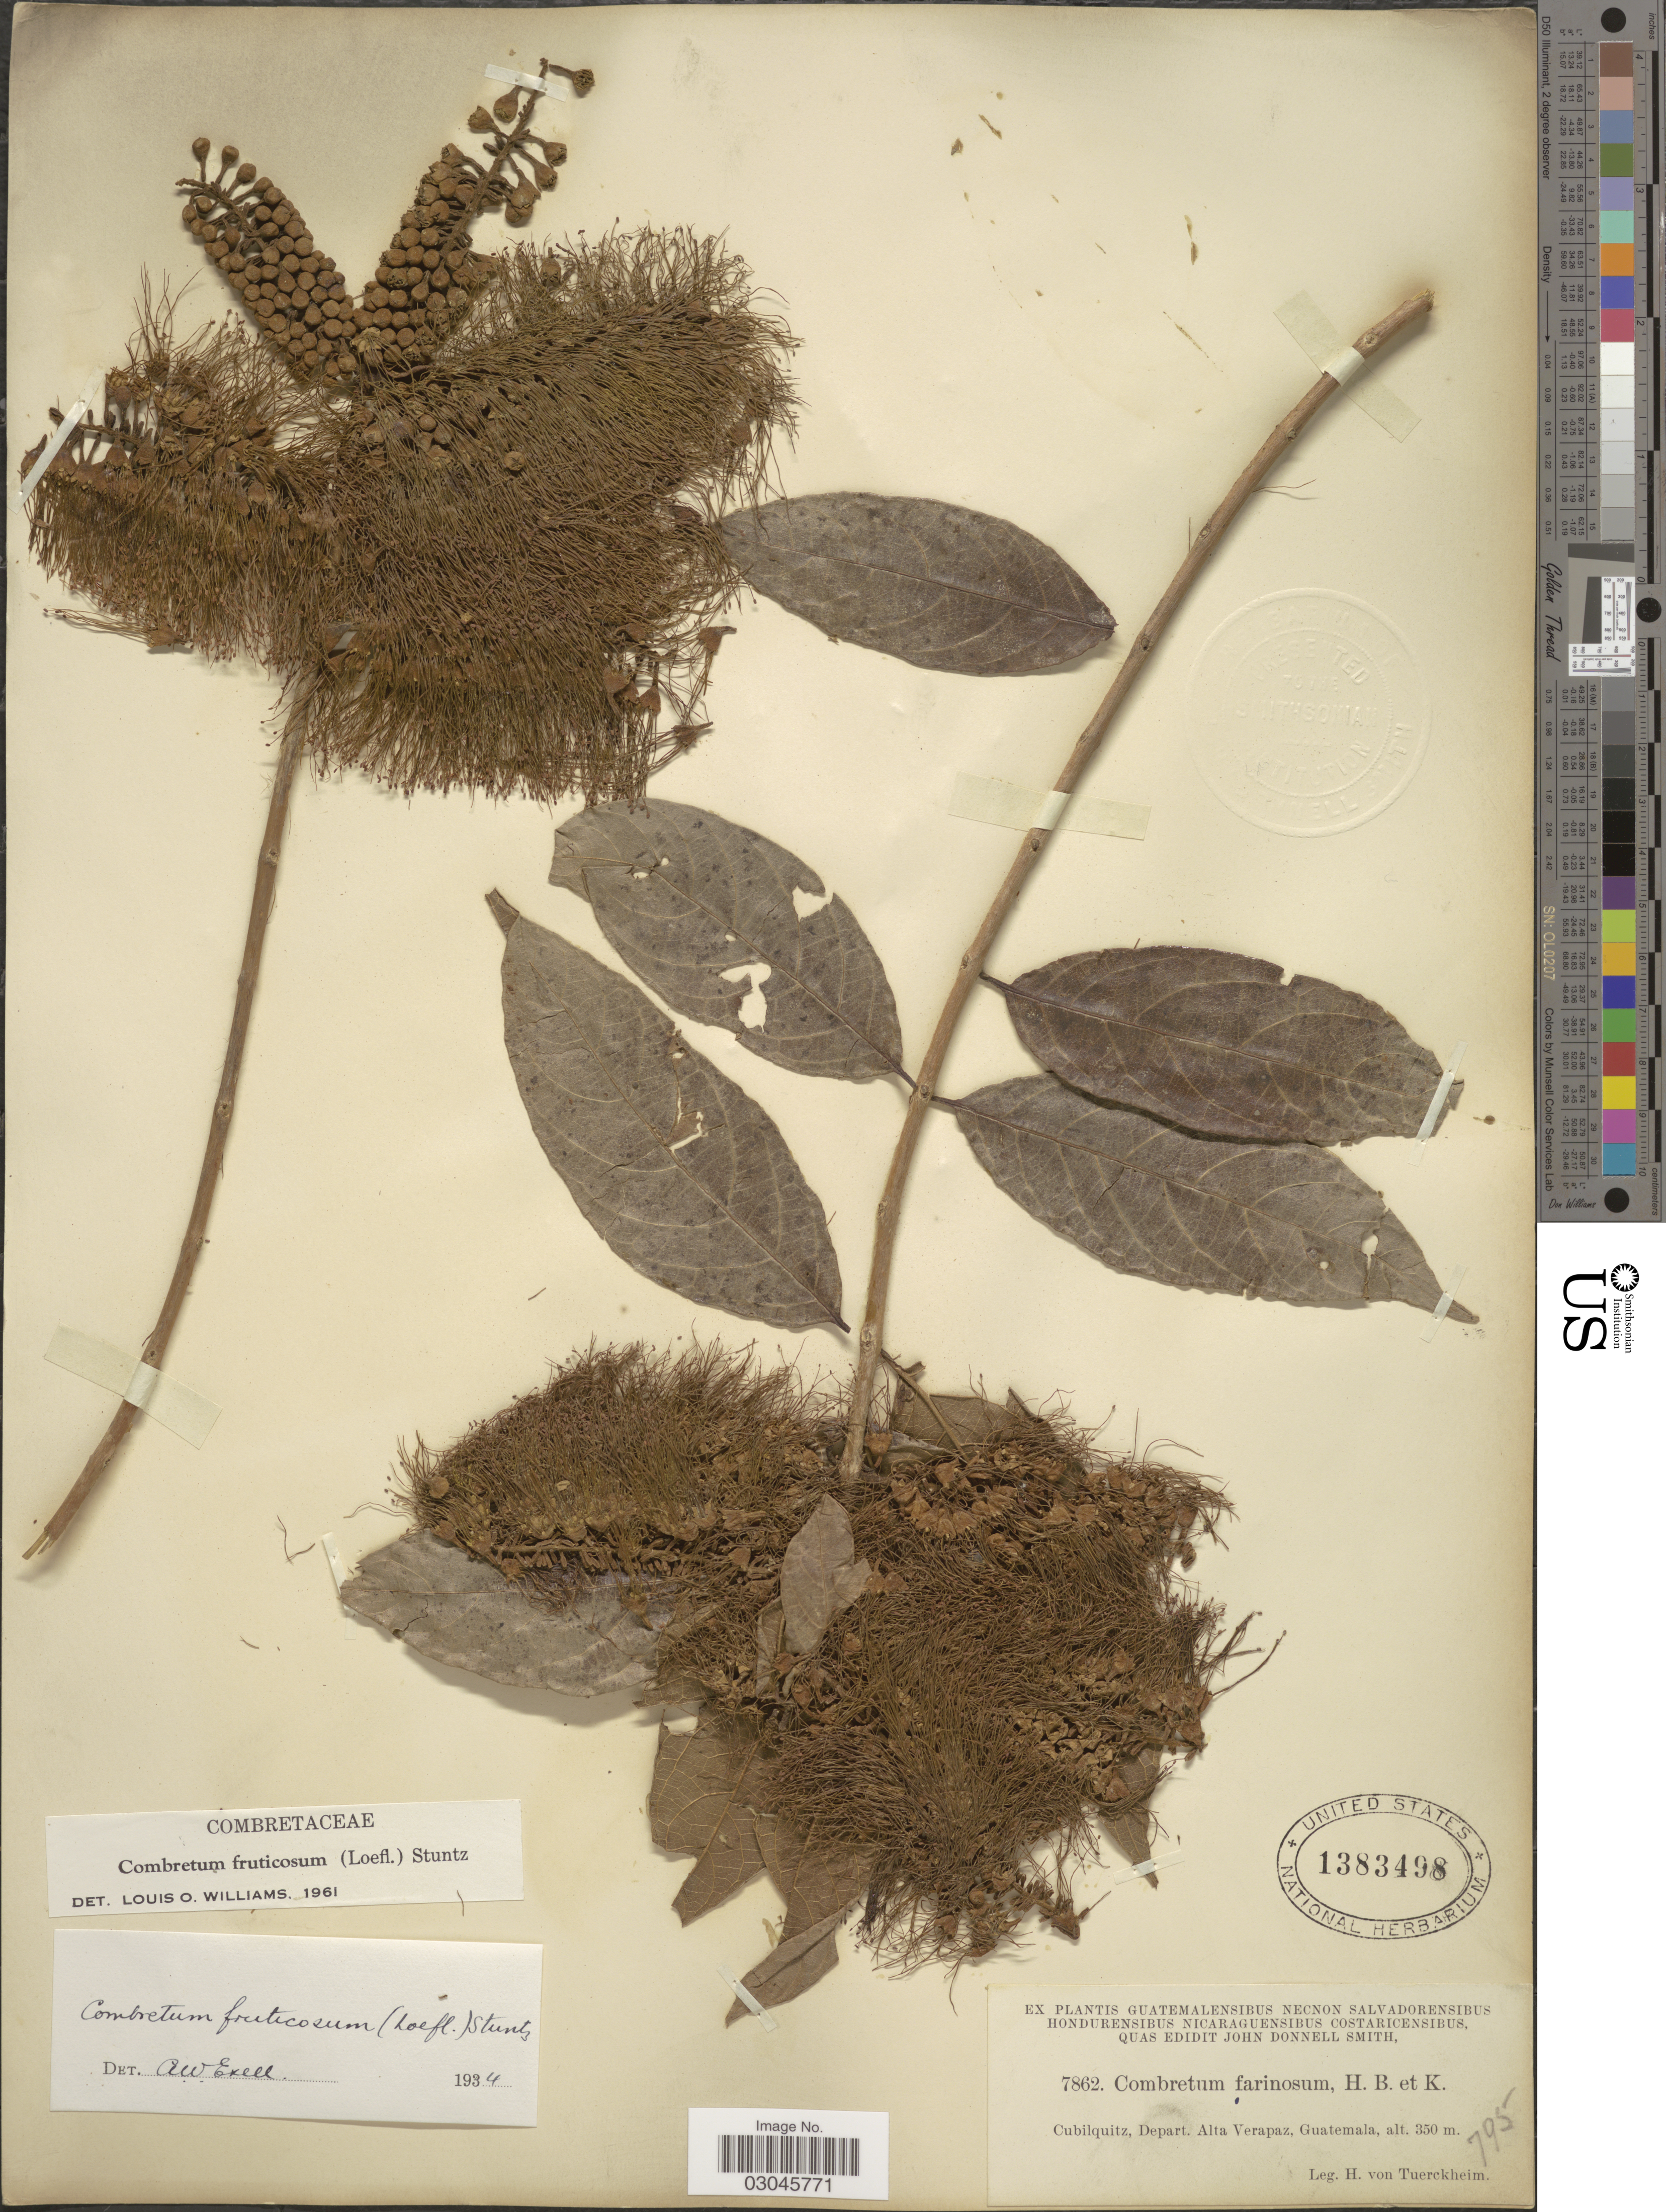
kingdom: Plantae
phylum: Tracheophyta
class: Magnoliopsida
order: Myrtales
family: Combretaceae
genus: Combretum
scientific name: Combretum fruticosum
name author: (Loefl.) Stuntz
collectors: H. von Türckheim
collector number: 7862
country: Guatemala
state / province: Alta Verapaz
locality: Cubilquitz, Depart. Alta Verapaz.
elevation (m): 350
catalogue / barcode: US 1383498